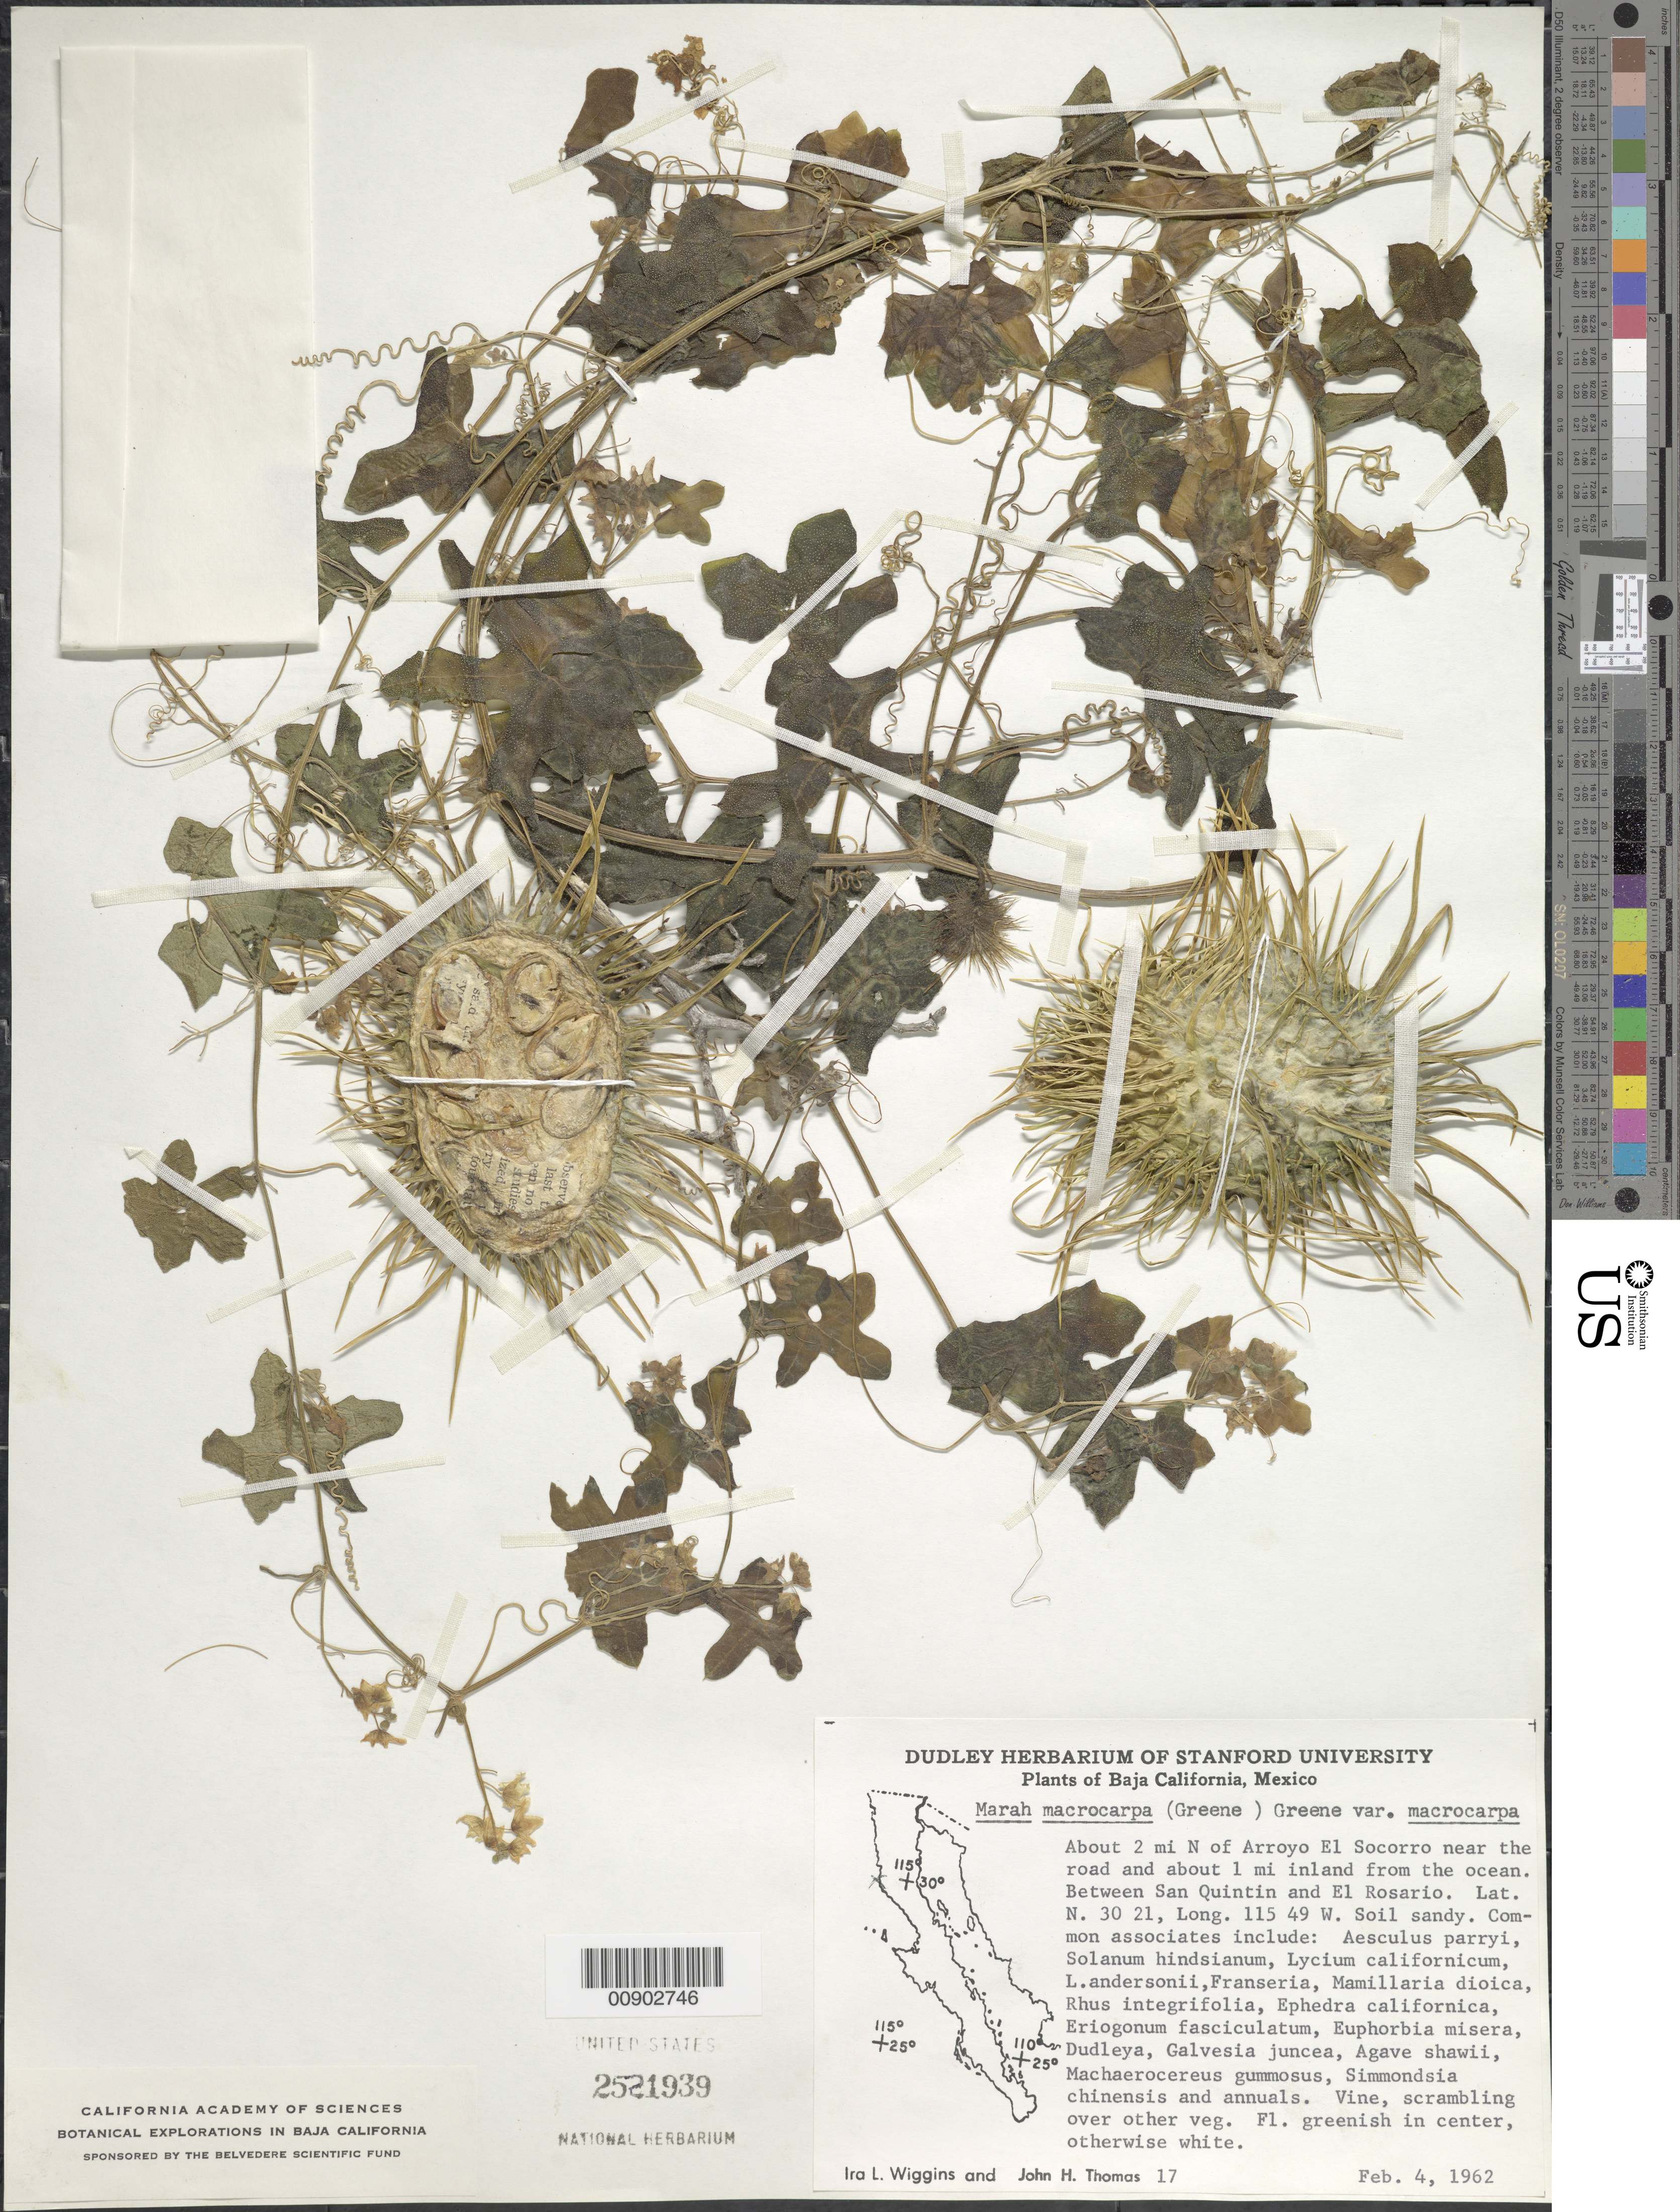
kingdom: Plantae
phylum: Tracheophyta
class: Magnoliopsida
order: Cucurbitales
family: Cucurbitaceae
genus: Marah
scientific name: Marah macrocarpa var. macrocarpa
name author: (Greene) Greene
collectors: I. L. Wiggins & J. H. Thomas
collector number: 17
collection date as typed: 04 Feb 1962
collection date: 1962-02-04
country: Mexico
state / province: Baja California Norte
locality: About 2 miles N of Arroyo El Socorro near the road and about 1 mi. inland from the ocean. Between San Quintin and El Rosario.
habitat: Soil sandy. Common assoc.: Aesculus parryi, Solanum hindsianum, Lycium californicum, L. andersonii, Franseria, Mamillaria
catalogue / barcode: US 2521939